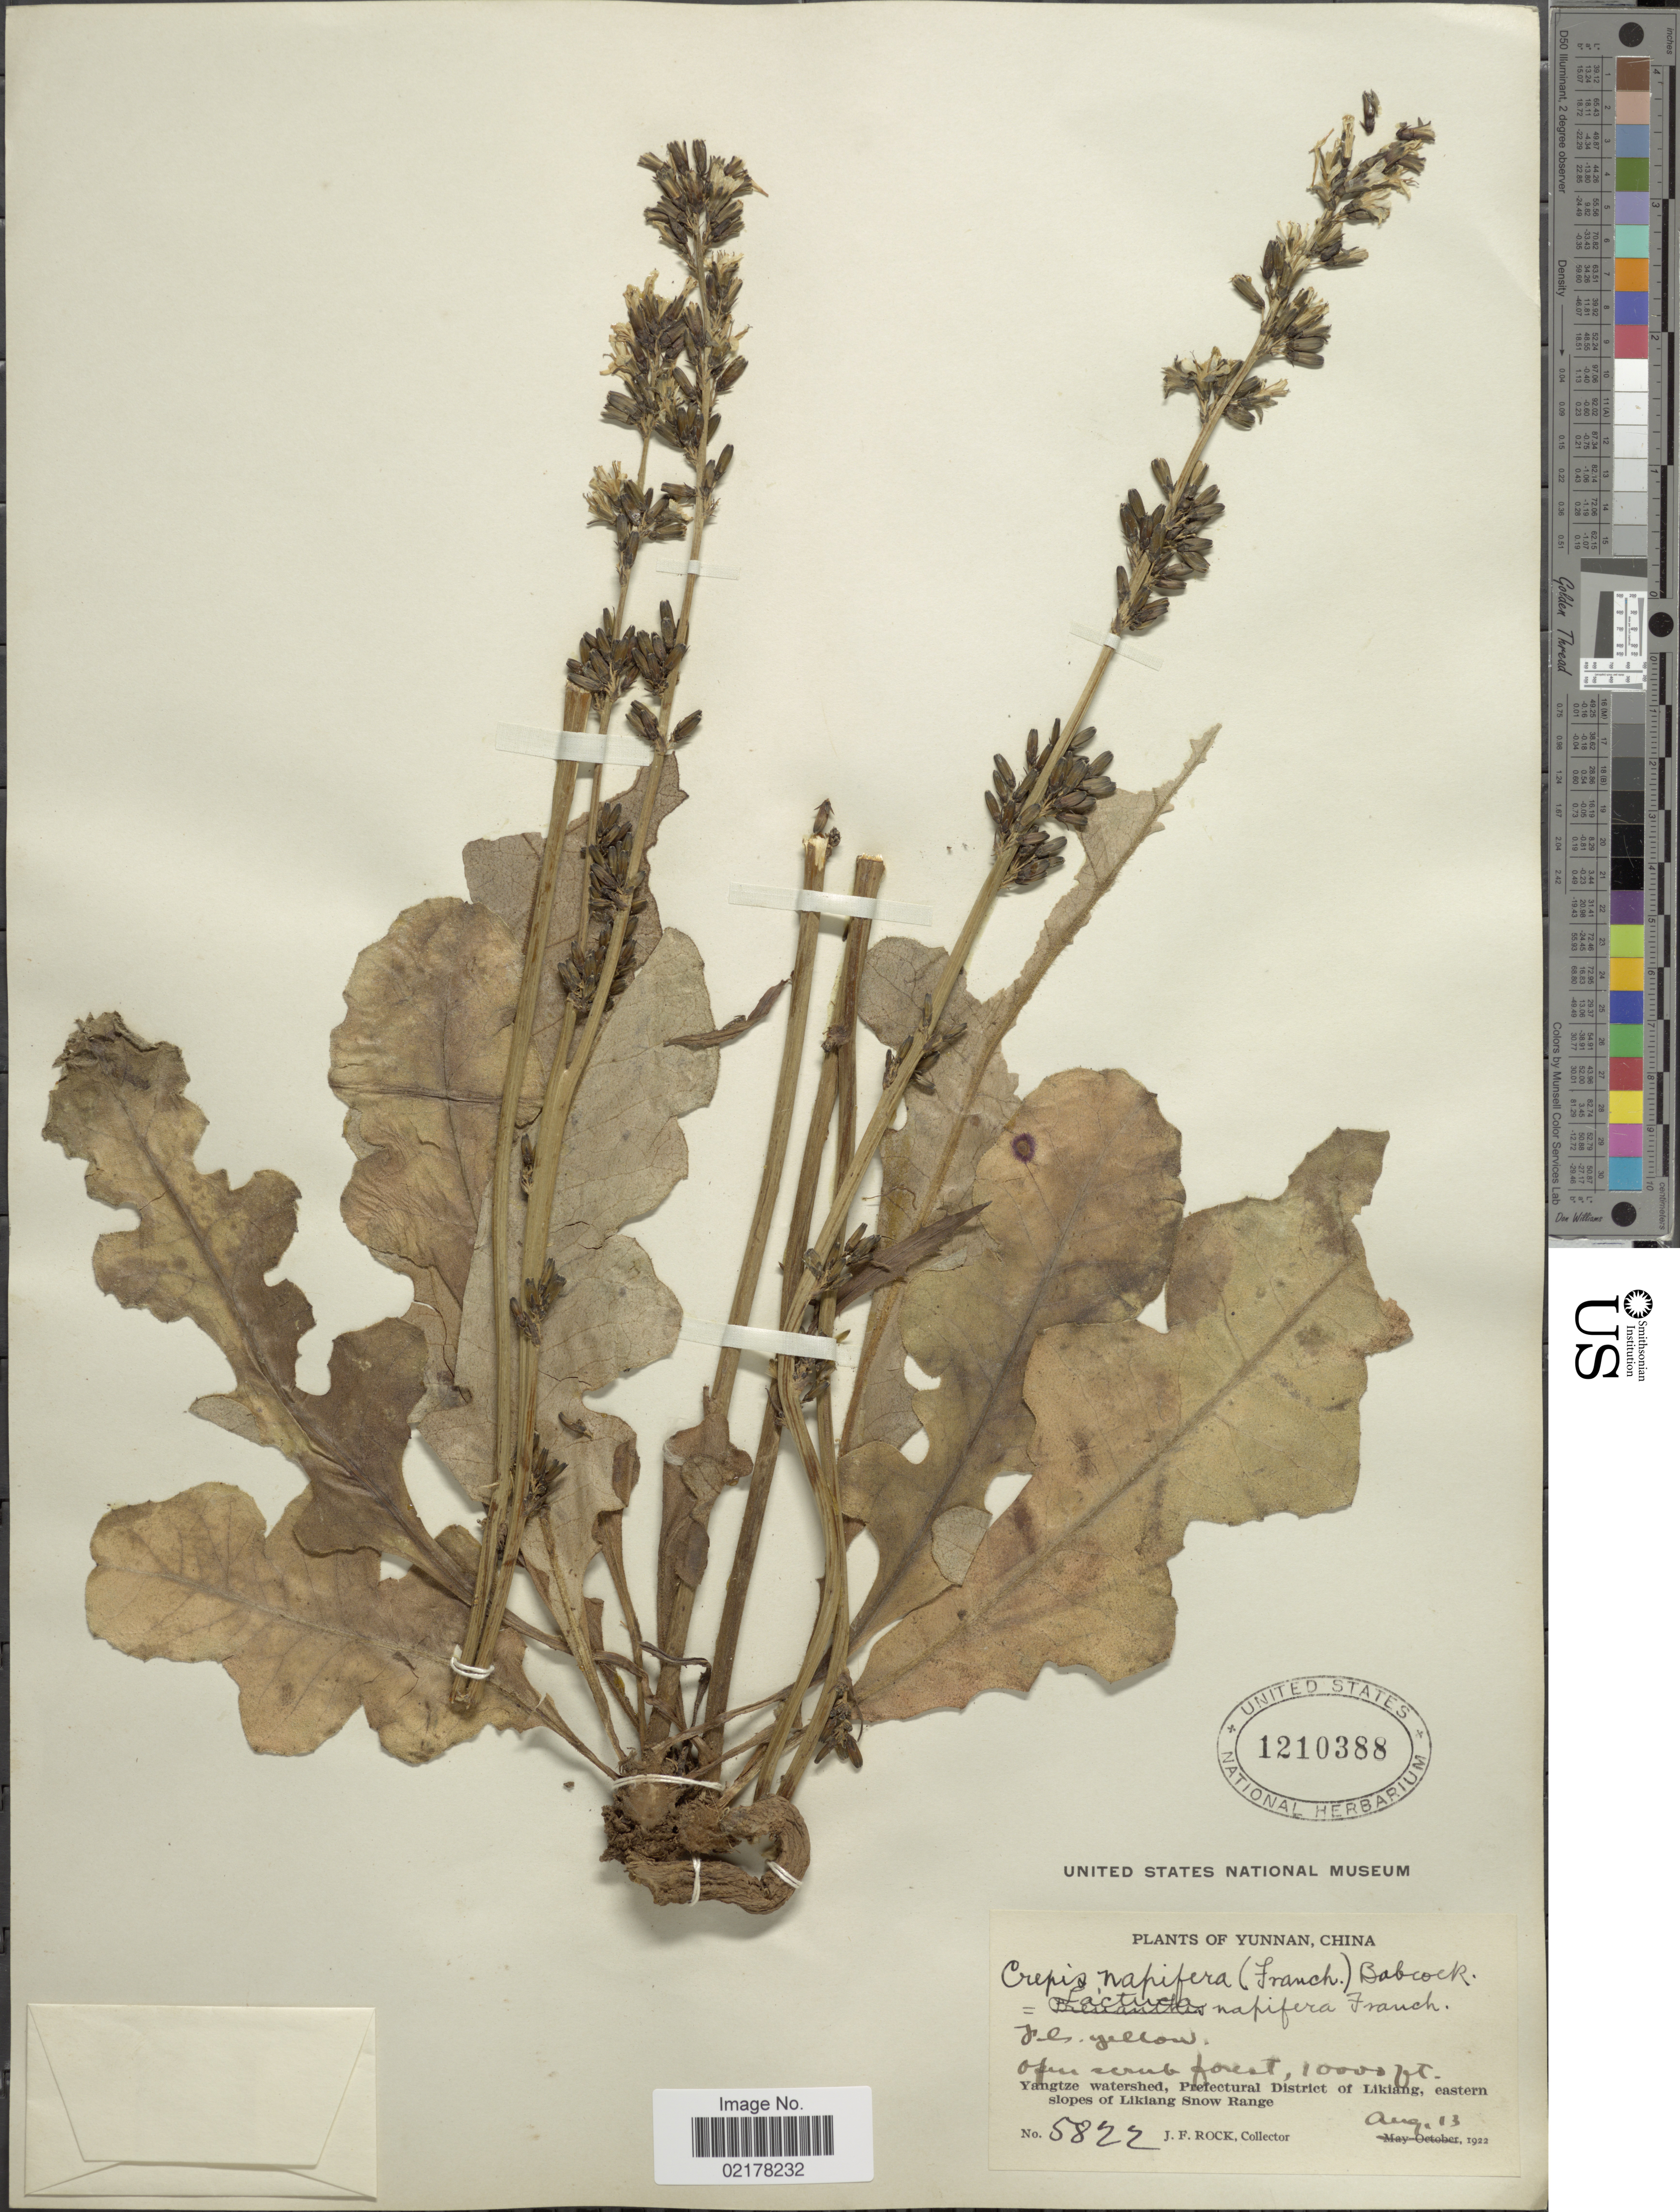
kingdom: Plantae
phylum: Tracheophyta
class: Magnoliopsida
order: Asterales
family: Asteraceae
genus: Crepis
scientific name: Crepis napifera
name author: (Franch.) Babc.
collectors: J. F. Rock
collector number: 5822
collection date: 1922-08-13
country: China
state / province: Yunnan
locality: Yunnan, Yangtze watershed, Prefectural District of Likian, eastern slopes of Likiang Snow Range.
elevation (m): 3048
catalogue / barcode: US 1210388